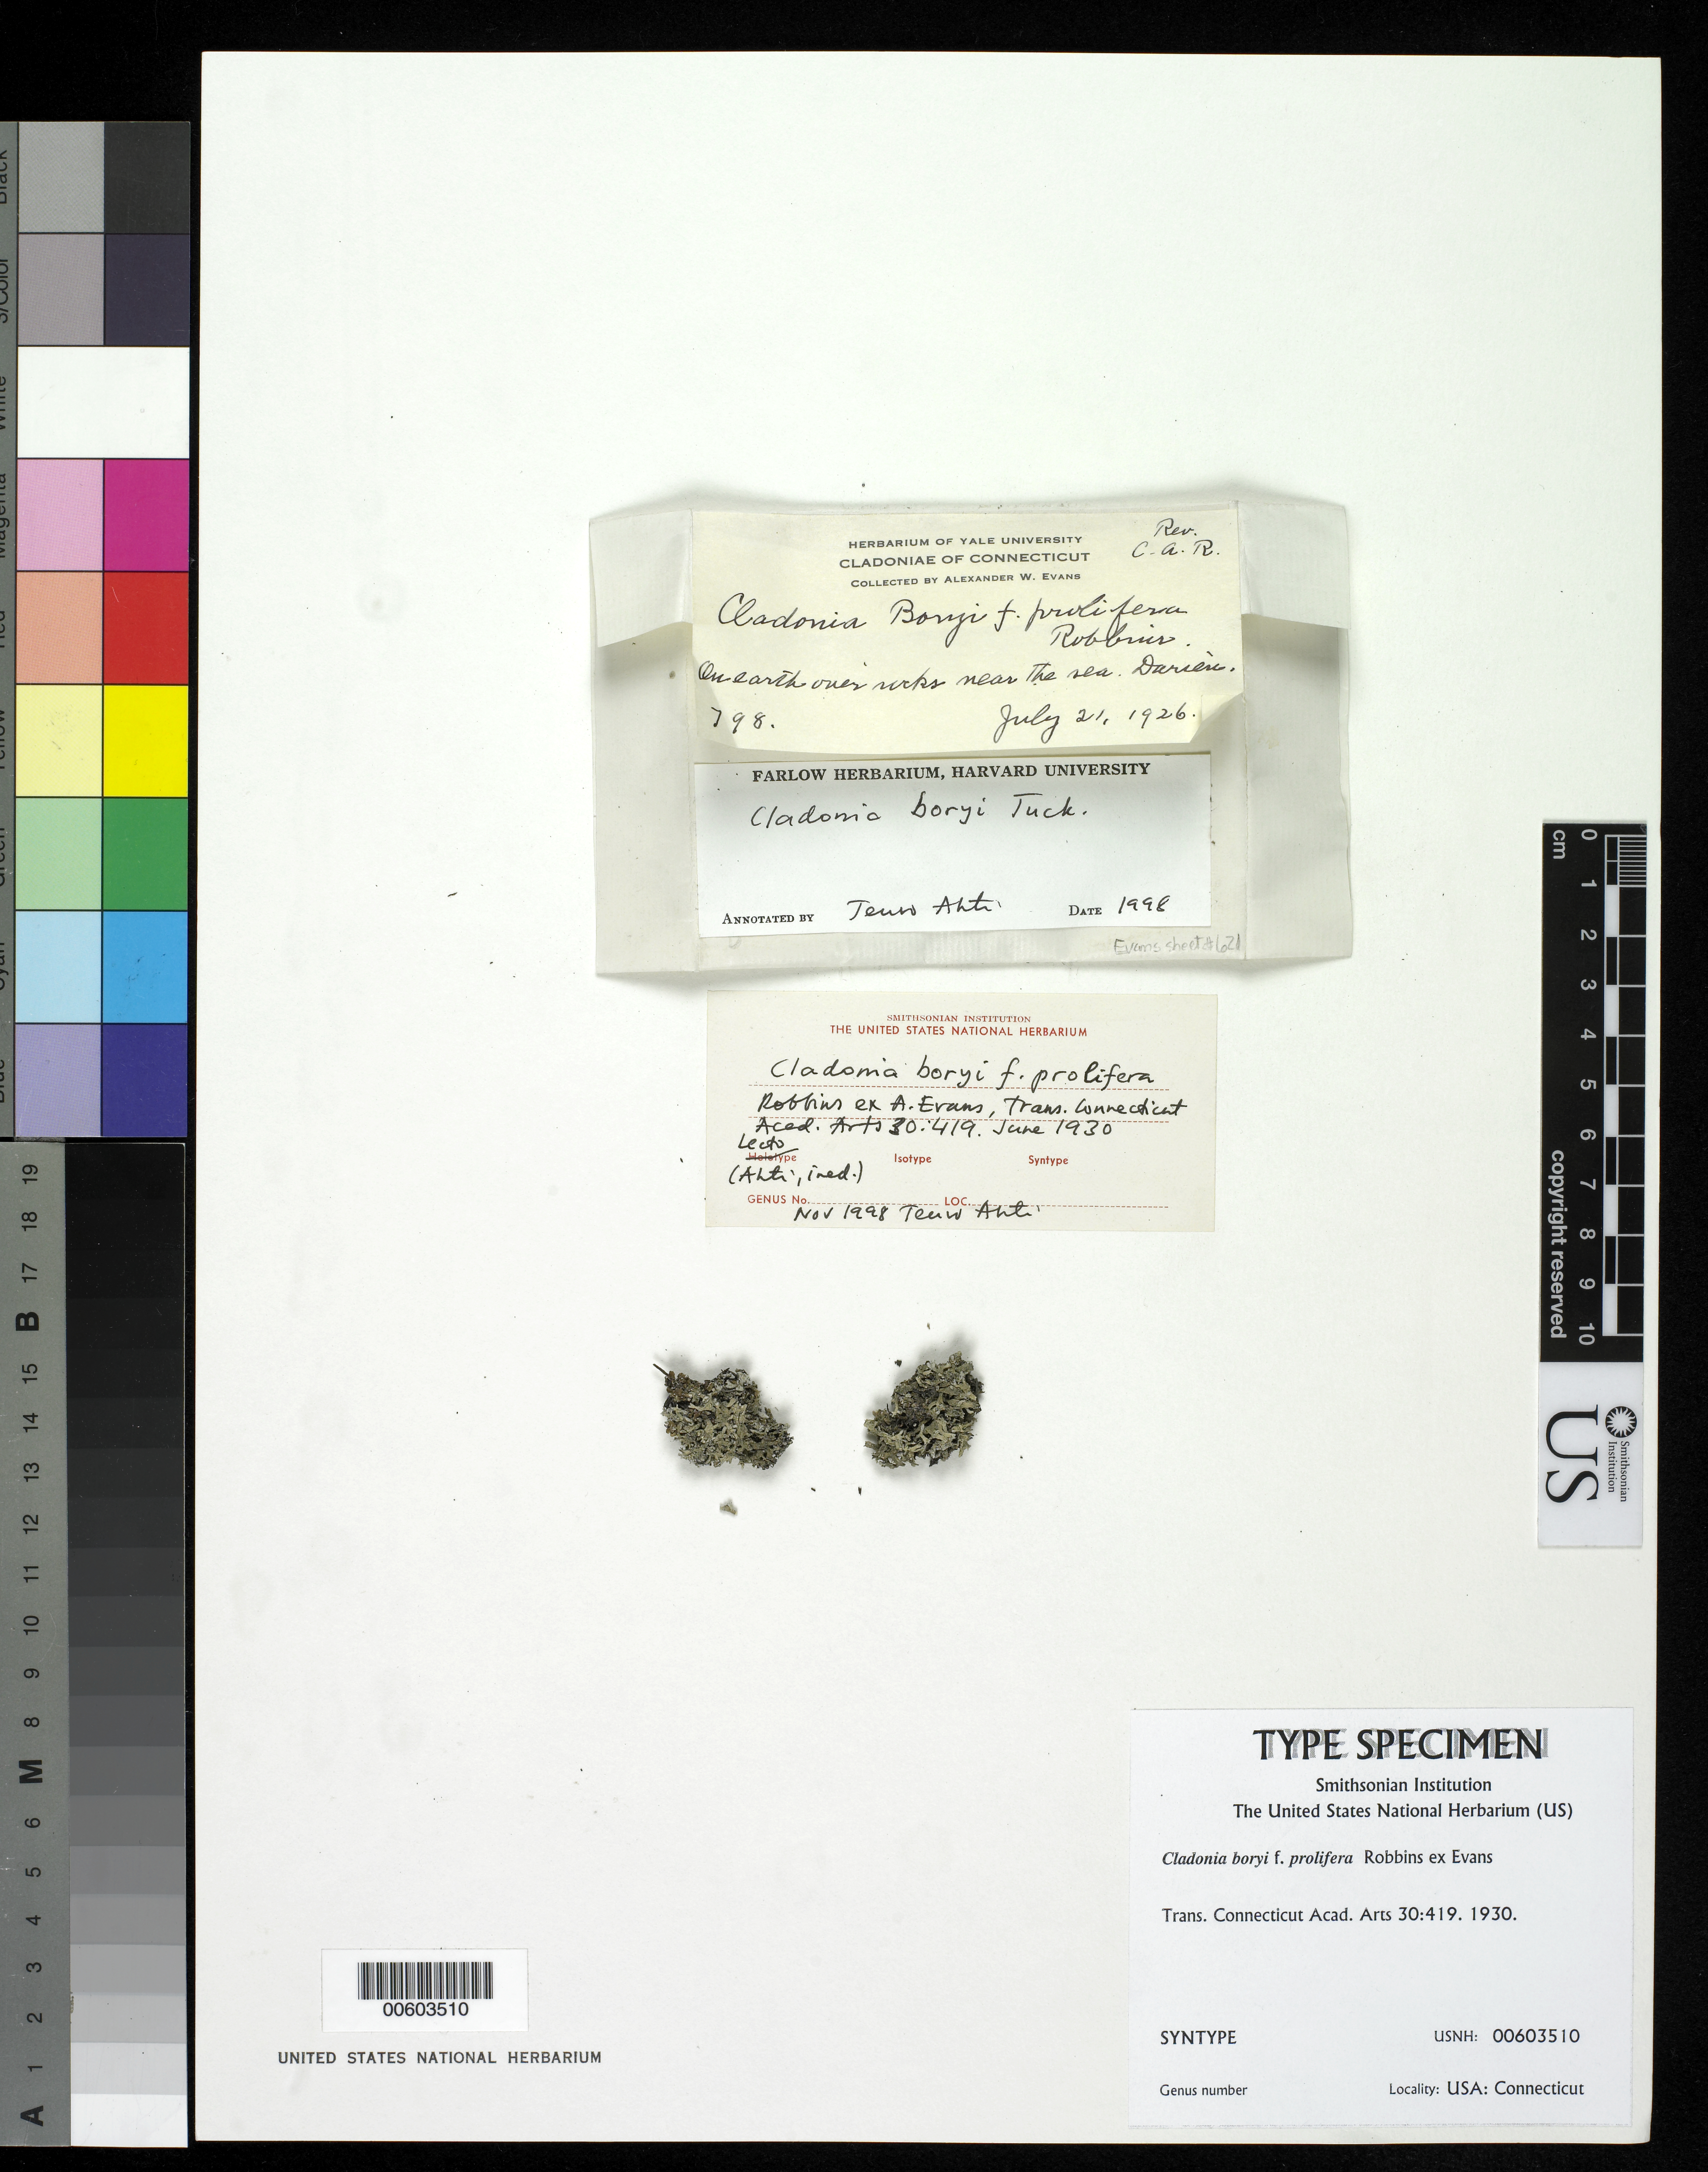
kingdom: Fungi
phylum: Ascomycota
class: Lecanoromycetes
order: Lecanorales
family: Cladoniaceae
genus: Cladonia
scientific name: Cladonia boryi f. prolifera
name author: Robbins ex A. Evans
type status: Syntype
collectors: A. W. Evans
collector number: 798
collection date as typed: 21 Jul 1926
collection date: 1926-07-21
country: United States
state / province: Connecticut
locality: Darien, rocks near sea.